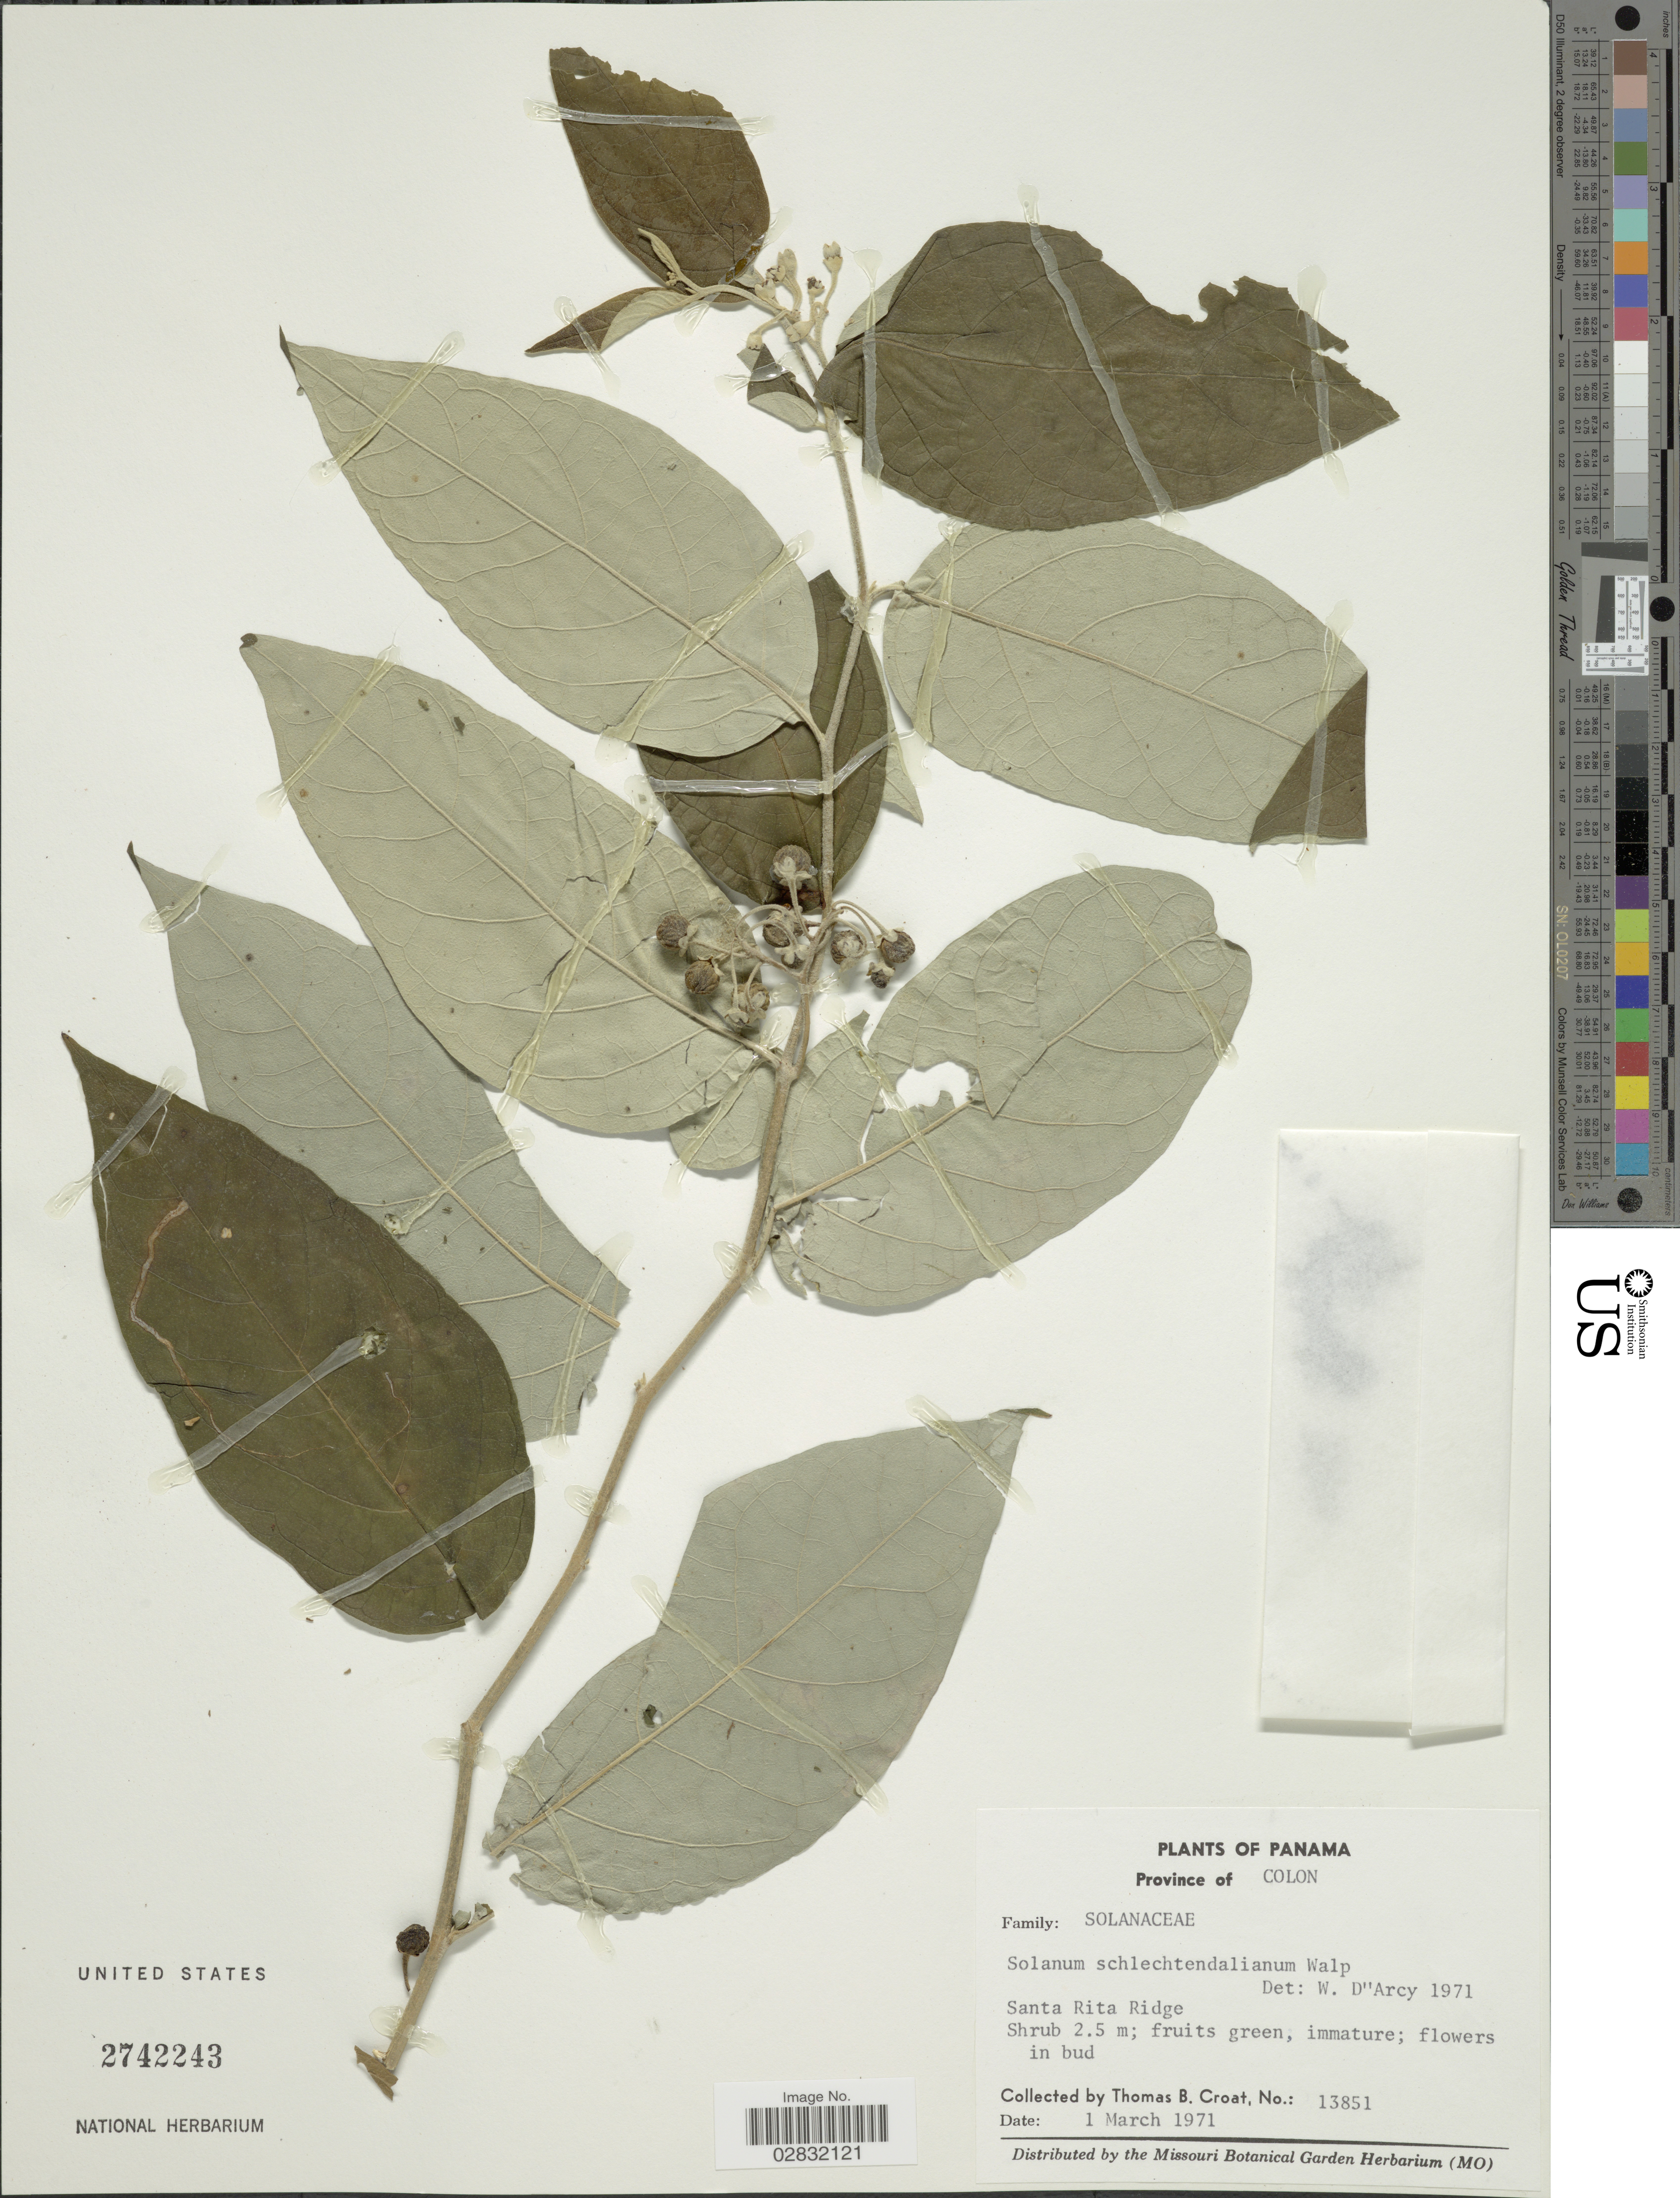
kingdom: Plantae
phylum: Tracheophyta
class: Magnoliopsida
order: Solanales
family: Solanaceae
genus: Solanum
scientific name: Solanum schlechtendalianum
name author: Walp.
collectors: T. B. Croat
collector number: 13851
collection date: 1971-03-01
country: Panama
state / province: Colón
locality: Province of Colon, Santa Rita Ridge.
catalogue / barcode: US 2742243